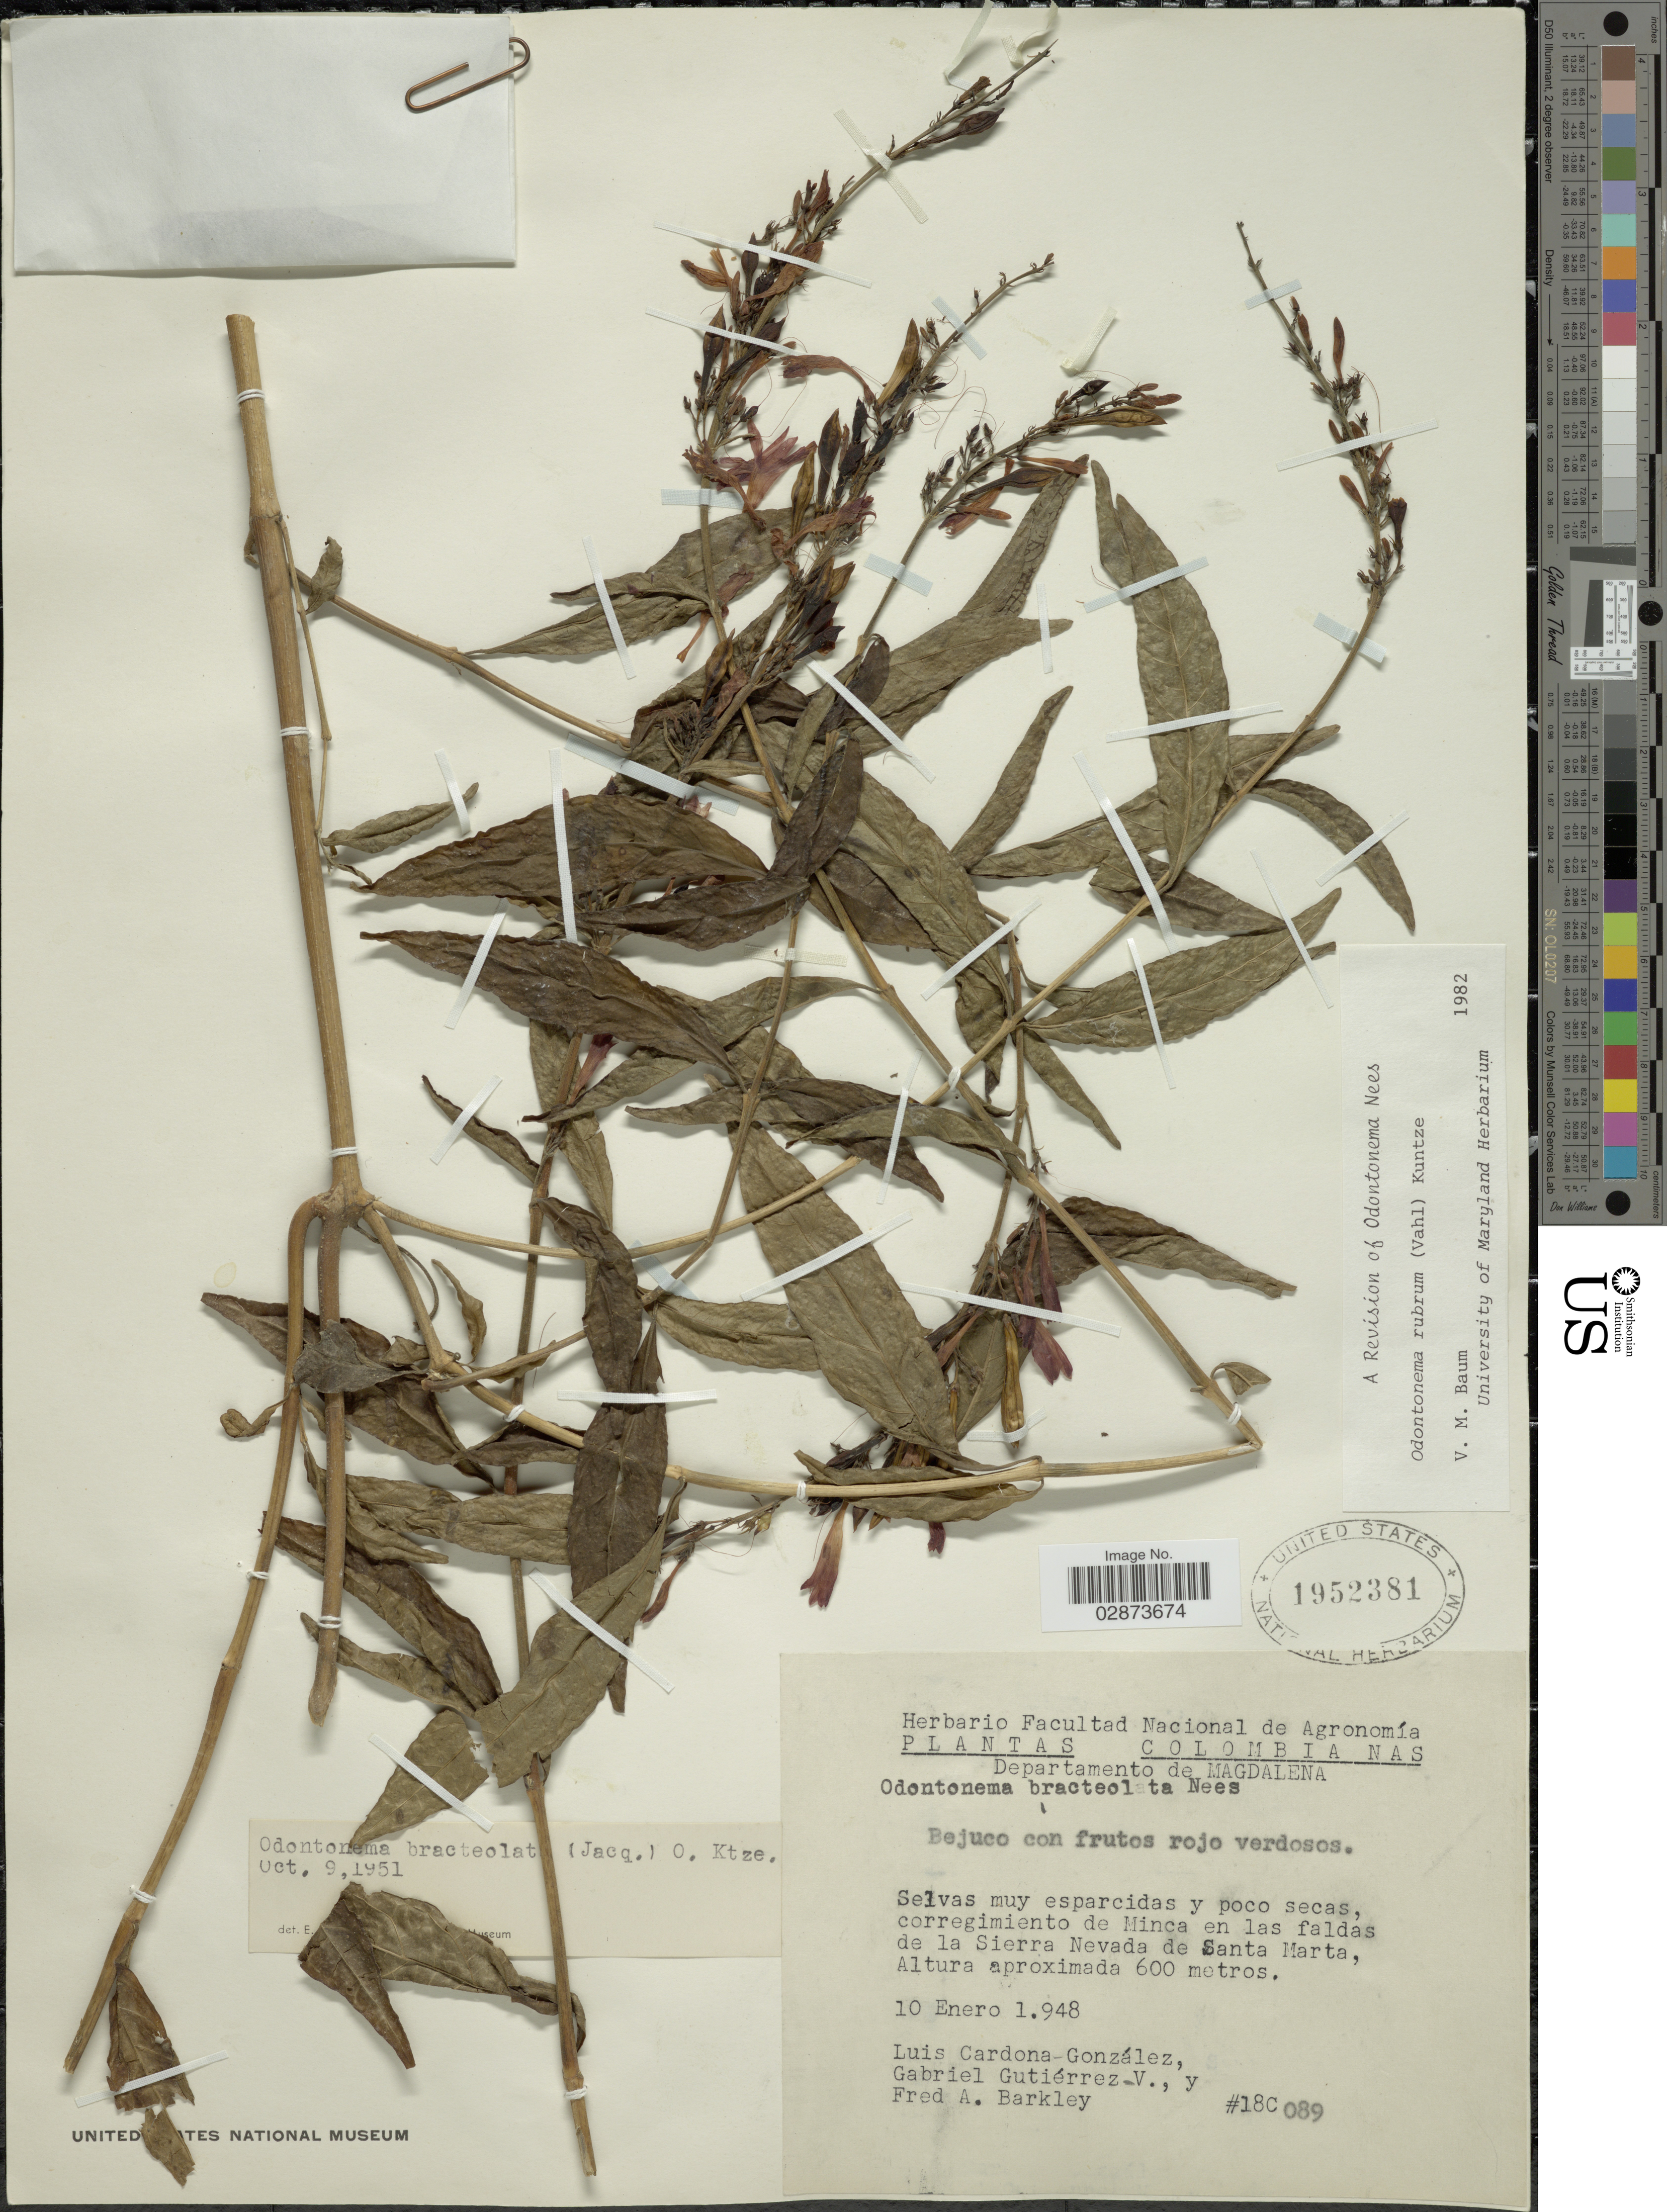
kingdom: Plantae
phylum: Tracheophyta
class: Magnoliopsida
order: Lamiales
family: Acanthaceae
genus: Odontonema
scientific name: Odontonema rubrum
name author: (Vahl) Kuntze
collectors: L. Cardona Gonzalez, G. Gutiérrez V. & F. A. Barkley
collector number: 18C089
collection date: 1948-01-10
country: Colombia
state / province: Magdalena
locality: Departamento de Magdalena. Selvas muy esparcidas y poco secas, corregimiento de Minca en las faldas de la Sierra Nevada de Santa Marta.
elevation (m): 600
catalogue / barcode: US 1952381